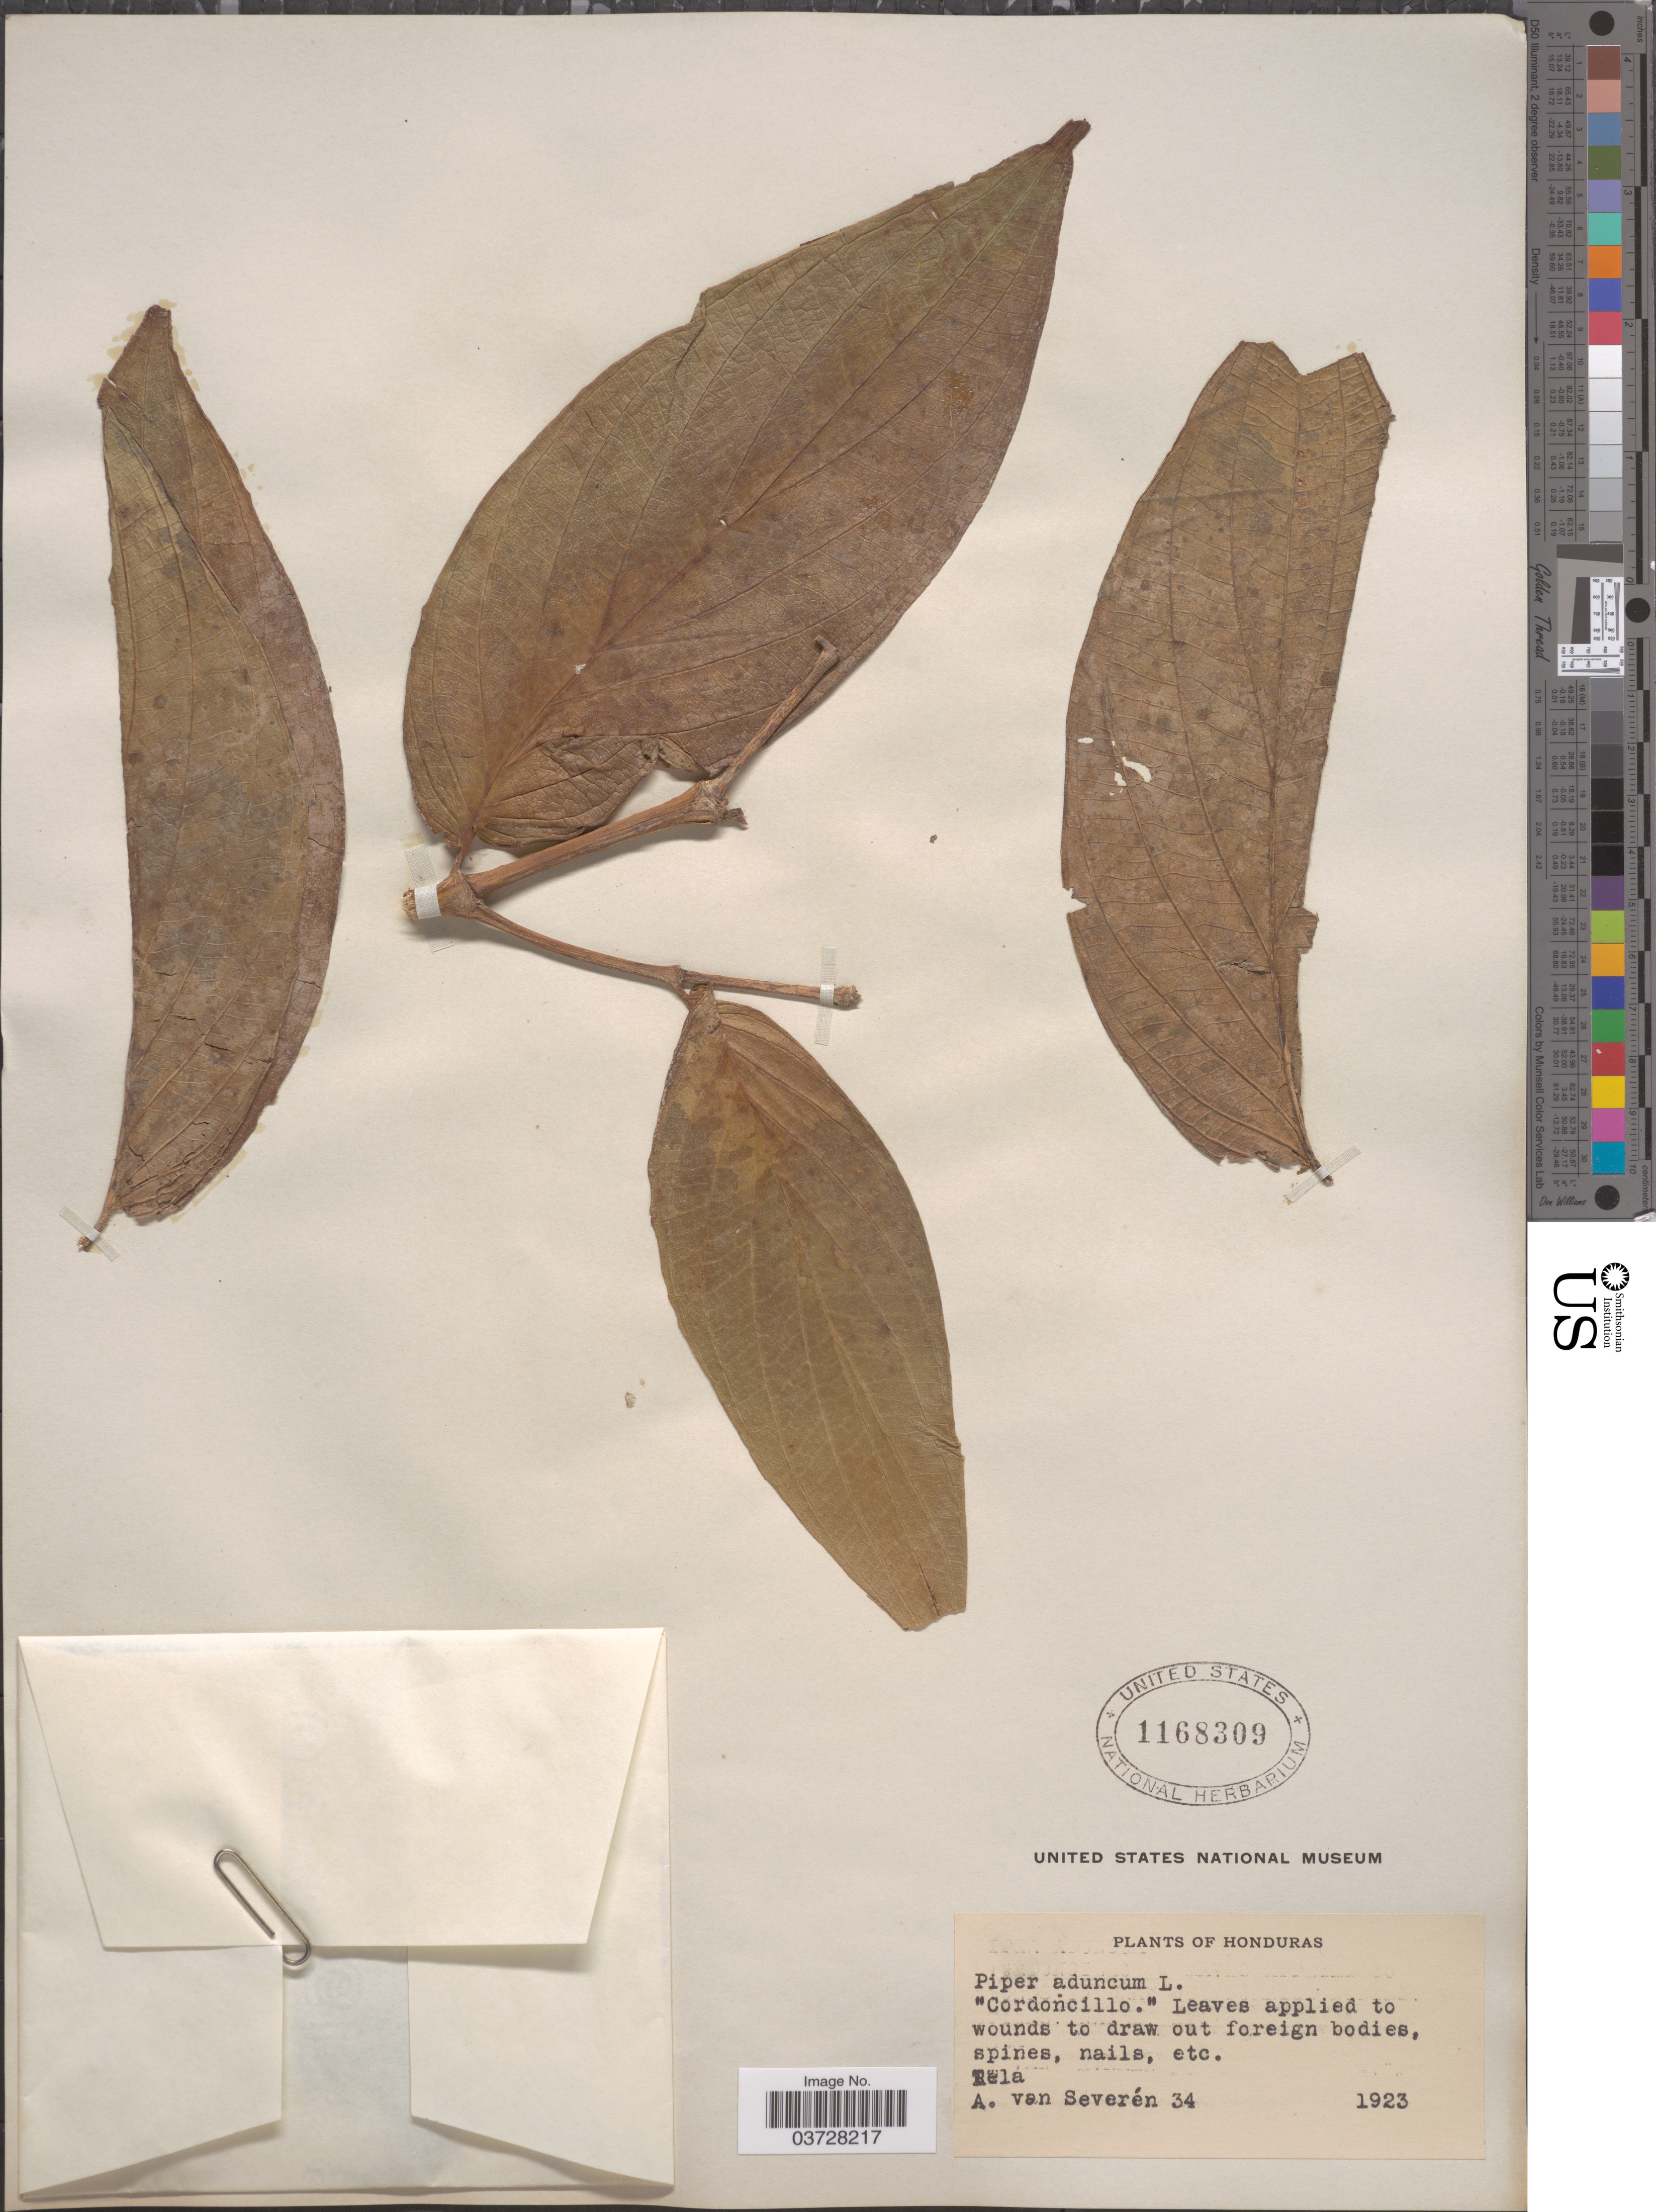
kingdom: Plantae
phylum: Tracheophyta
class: Magnoliopsida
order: Piperales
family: Piperaceae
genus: Piper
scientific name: Piper elongatum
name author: Vahl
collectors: A. Van Severen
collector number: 34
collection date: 1923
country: Honduras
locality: Tela.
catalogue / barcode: US 1168309